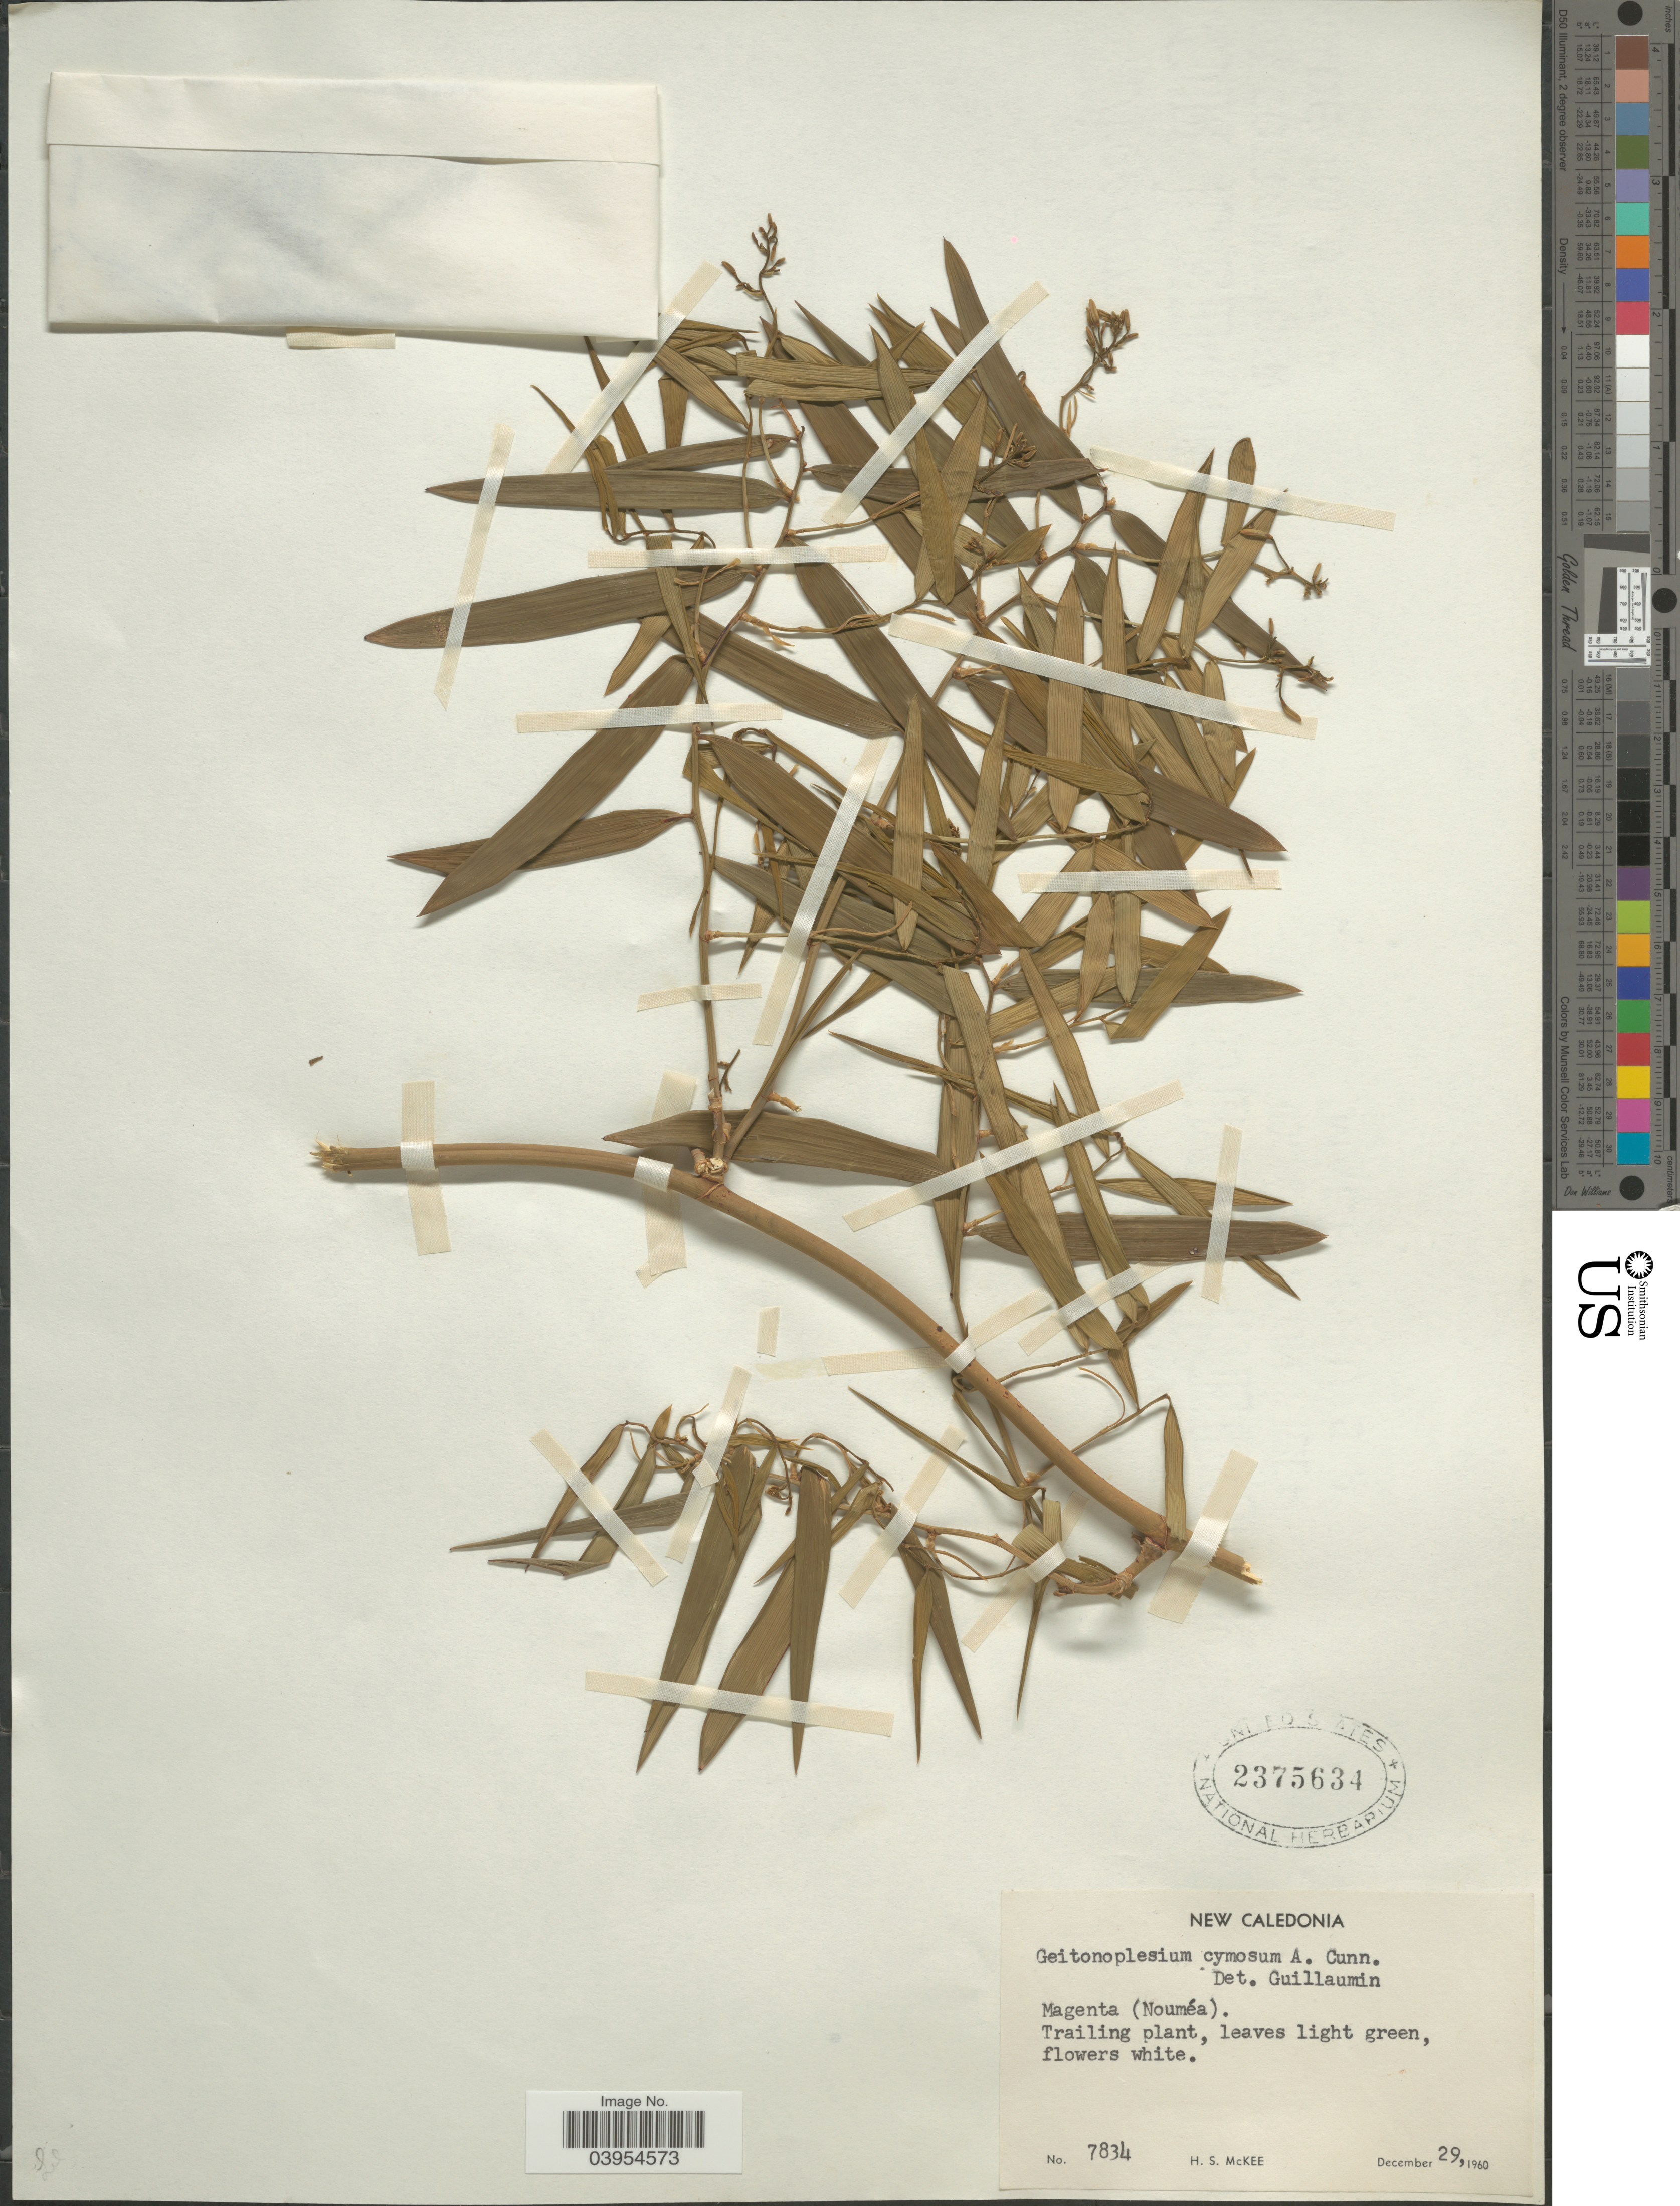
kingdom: Plantae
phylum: Tracheophyta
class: Liliopsida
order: Asparagales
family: Asphodelaceae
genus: Geitonoplesium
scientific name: Geitonoplesium cymosum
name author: (R. Br.) A. Cunn. ex Hook.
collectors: H. S. McKee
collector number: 7834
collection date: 1960-12-29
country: New Caledonia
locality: Magenta (Nouméa).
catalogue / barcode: US 2375634